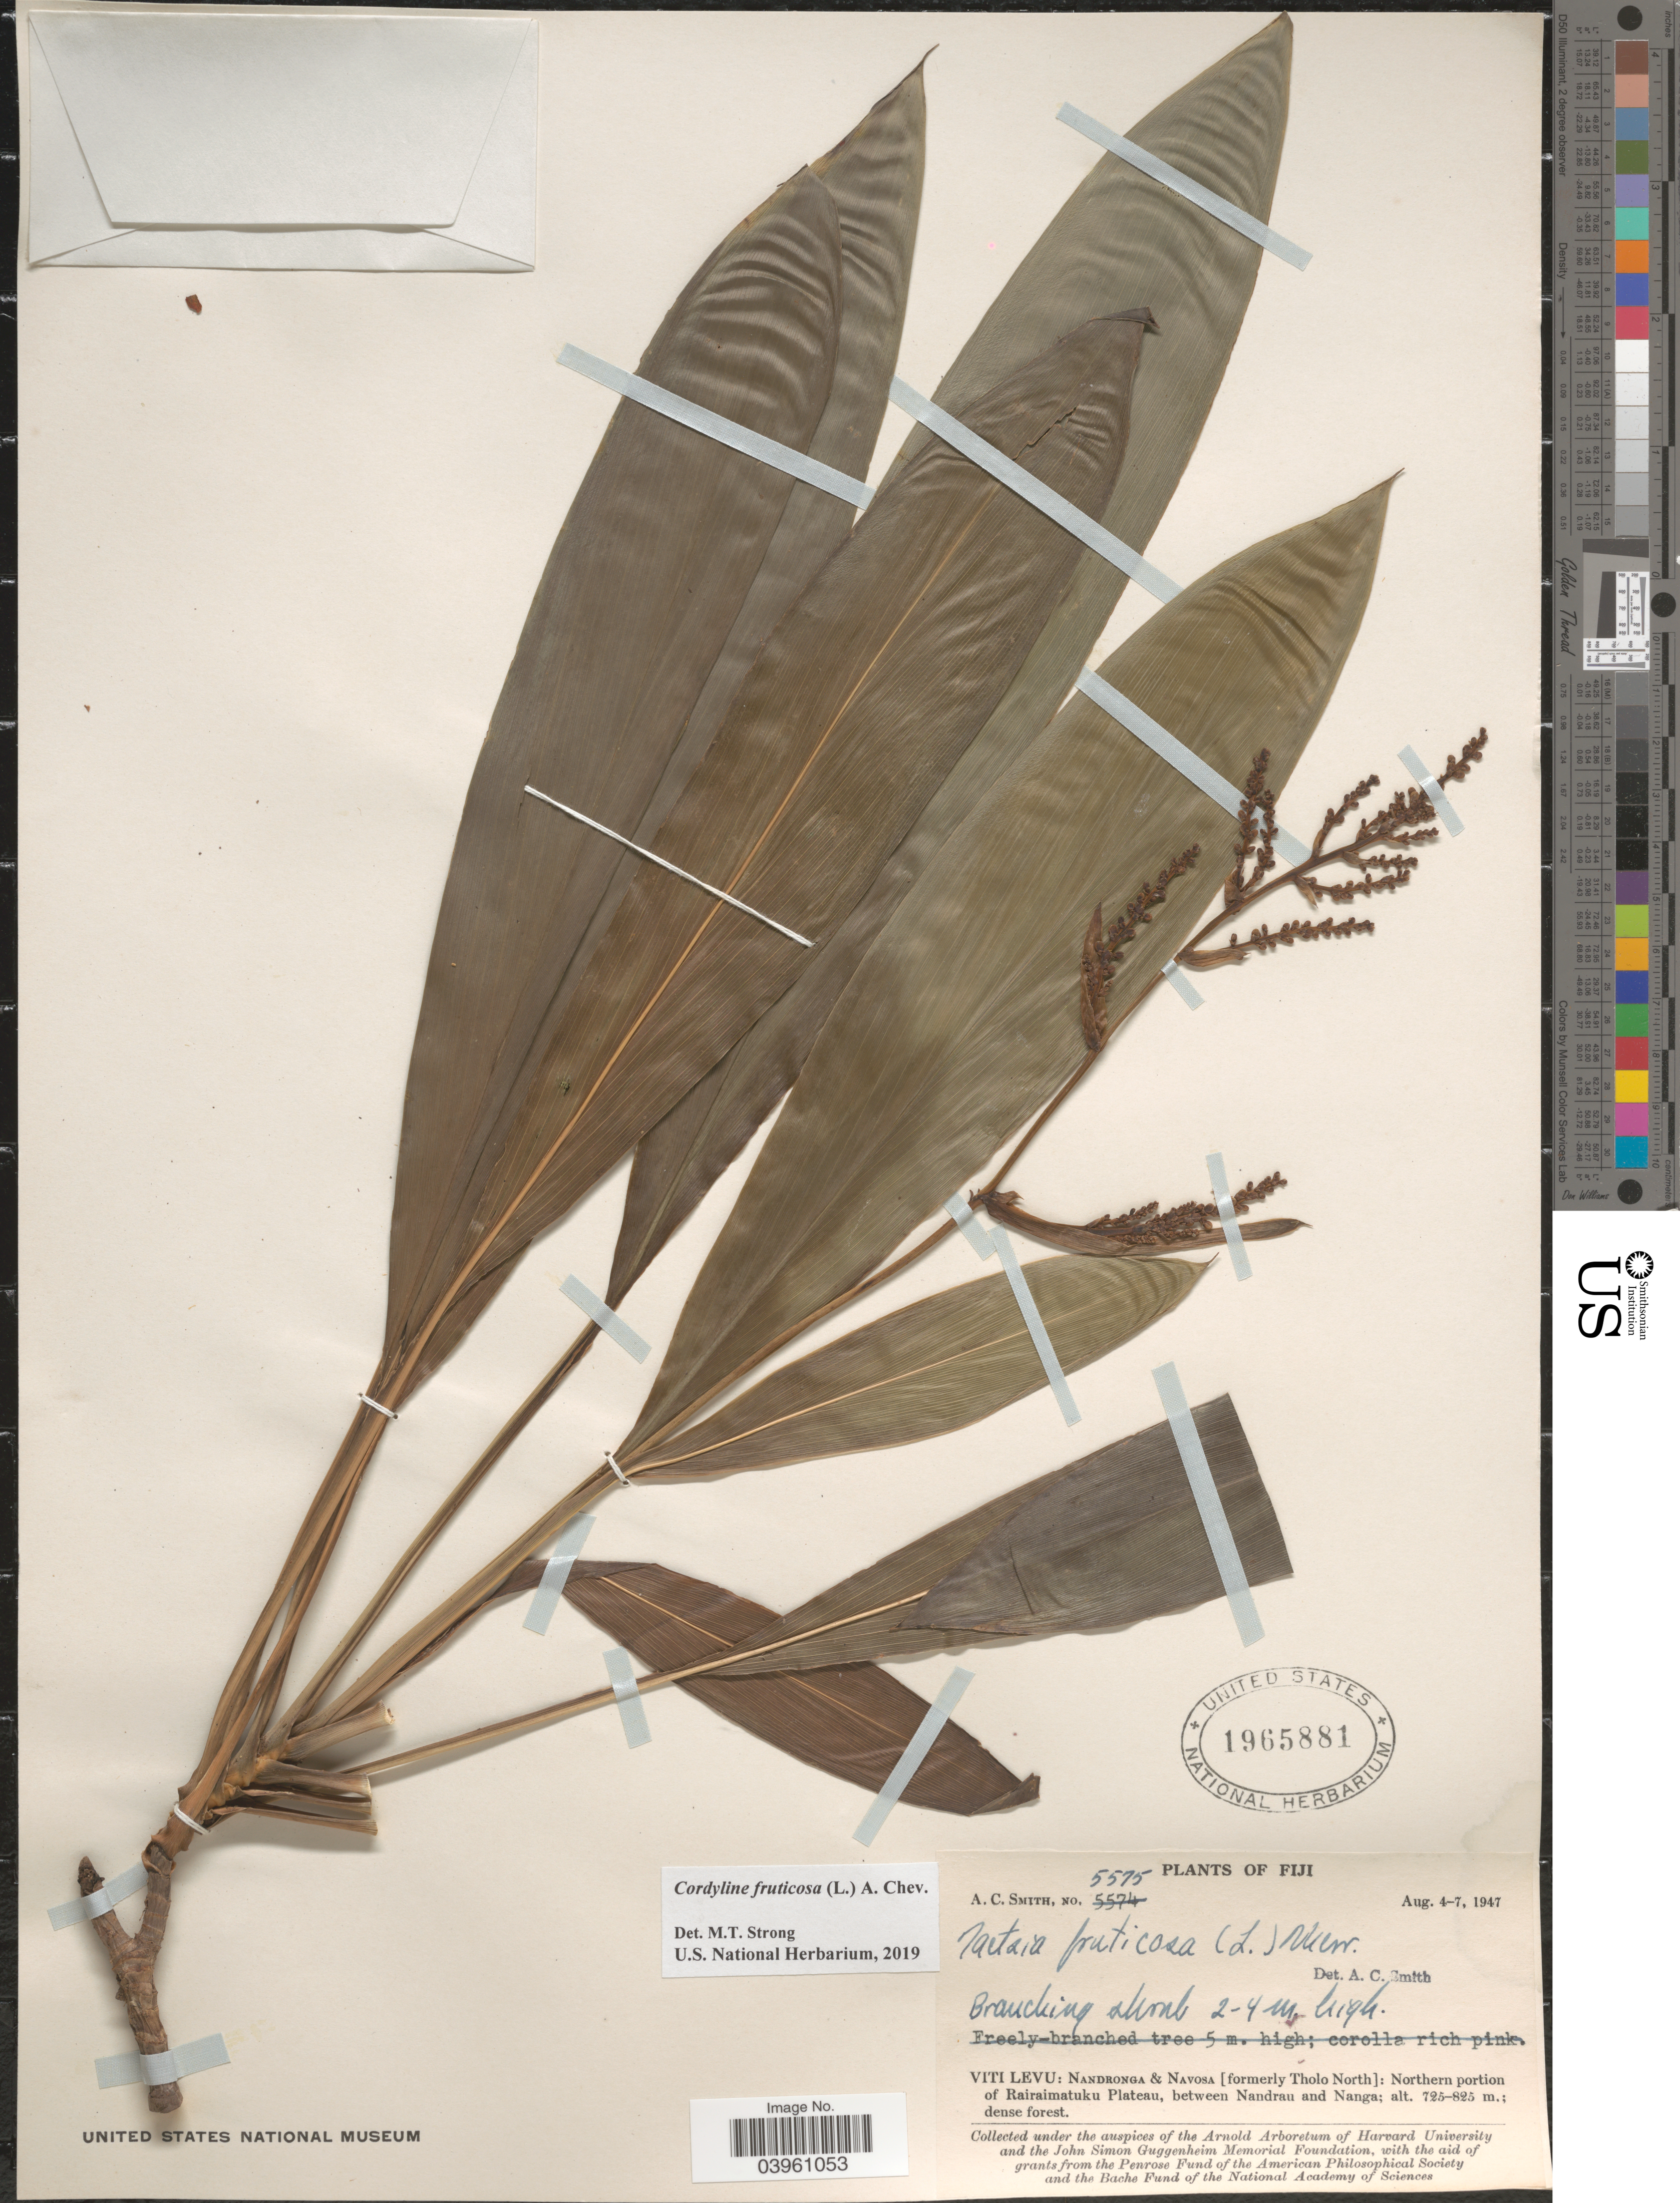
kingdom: Plantae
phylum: Tracheophyta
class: Liliopsida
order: Asparagales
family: Asparagaceae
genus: Cordyline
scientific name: Cordyline fruticosa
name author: (L.) A. Chev.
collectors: A. C. Smith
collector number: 5575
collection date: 1947-08-04/1947-08-07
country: Fiji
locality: Viti Levu: Nandronga & Navosa [formerly Tholo North]: Northern portion of Rairaimatuku Plateau, between Nandrau and Nanga.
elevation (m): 725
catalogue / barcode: US 1965881